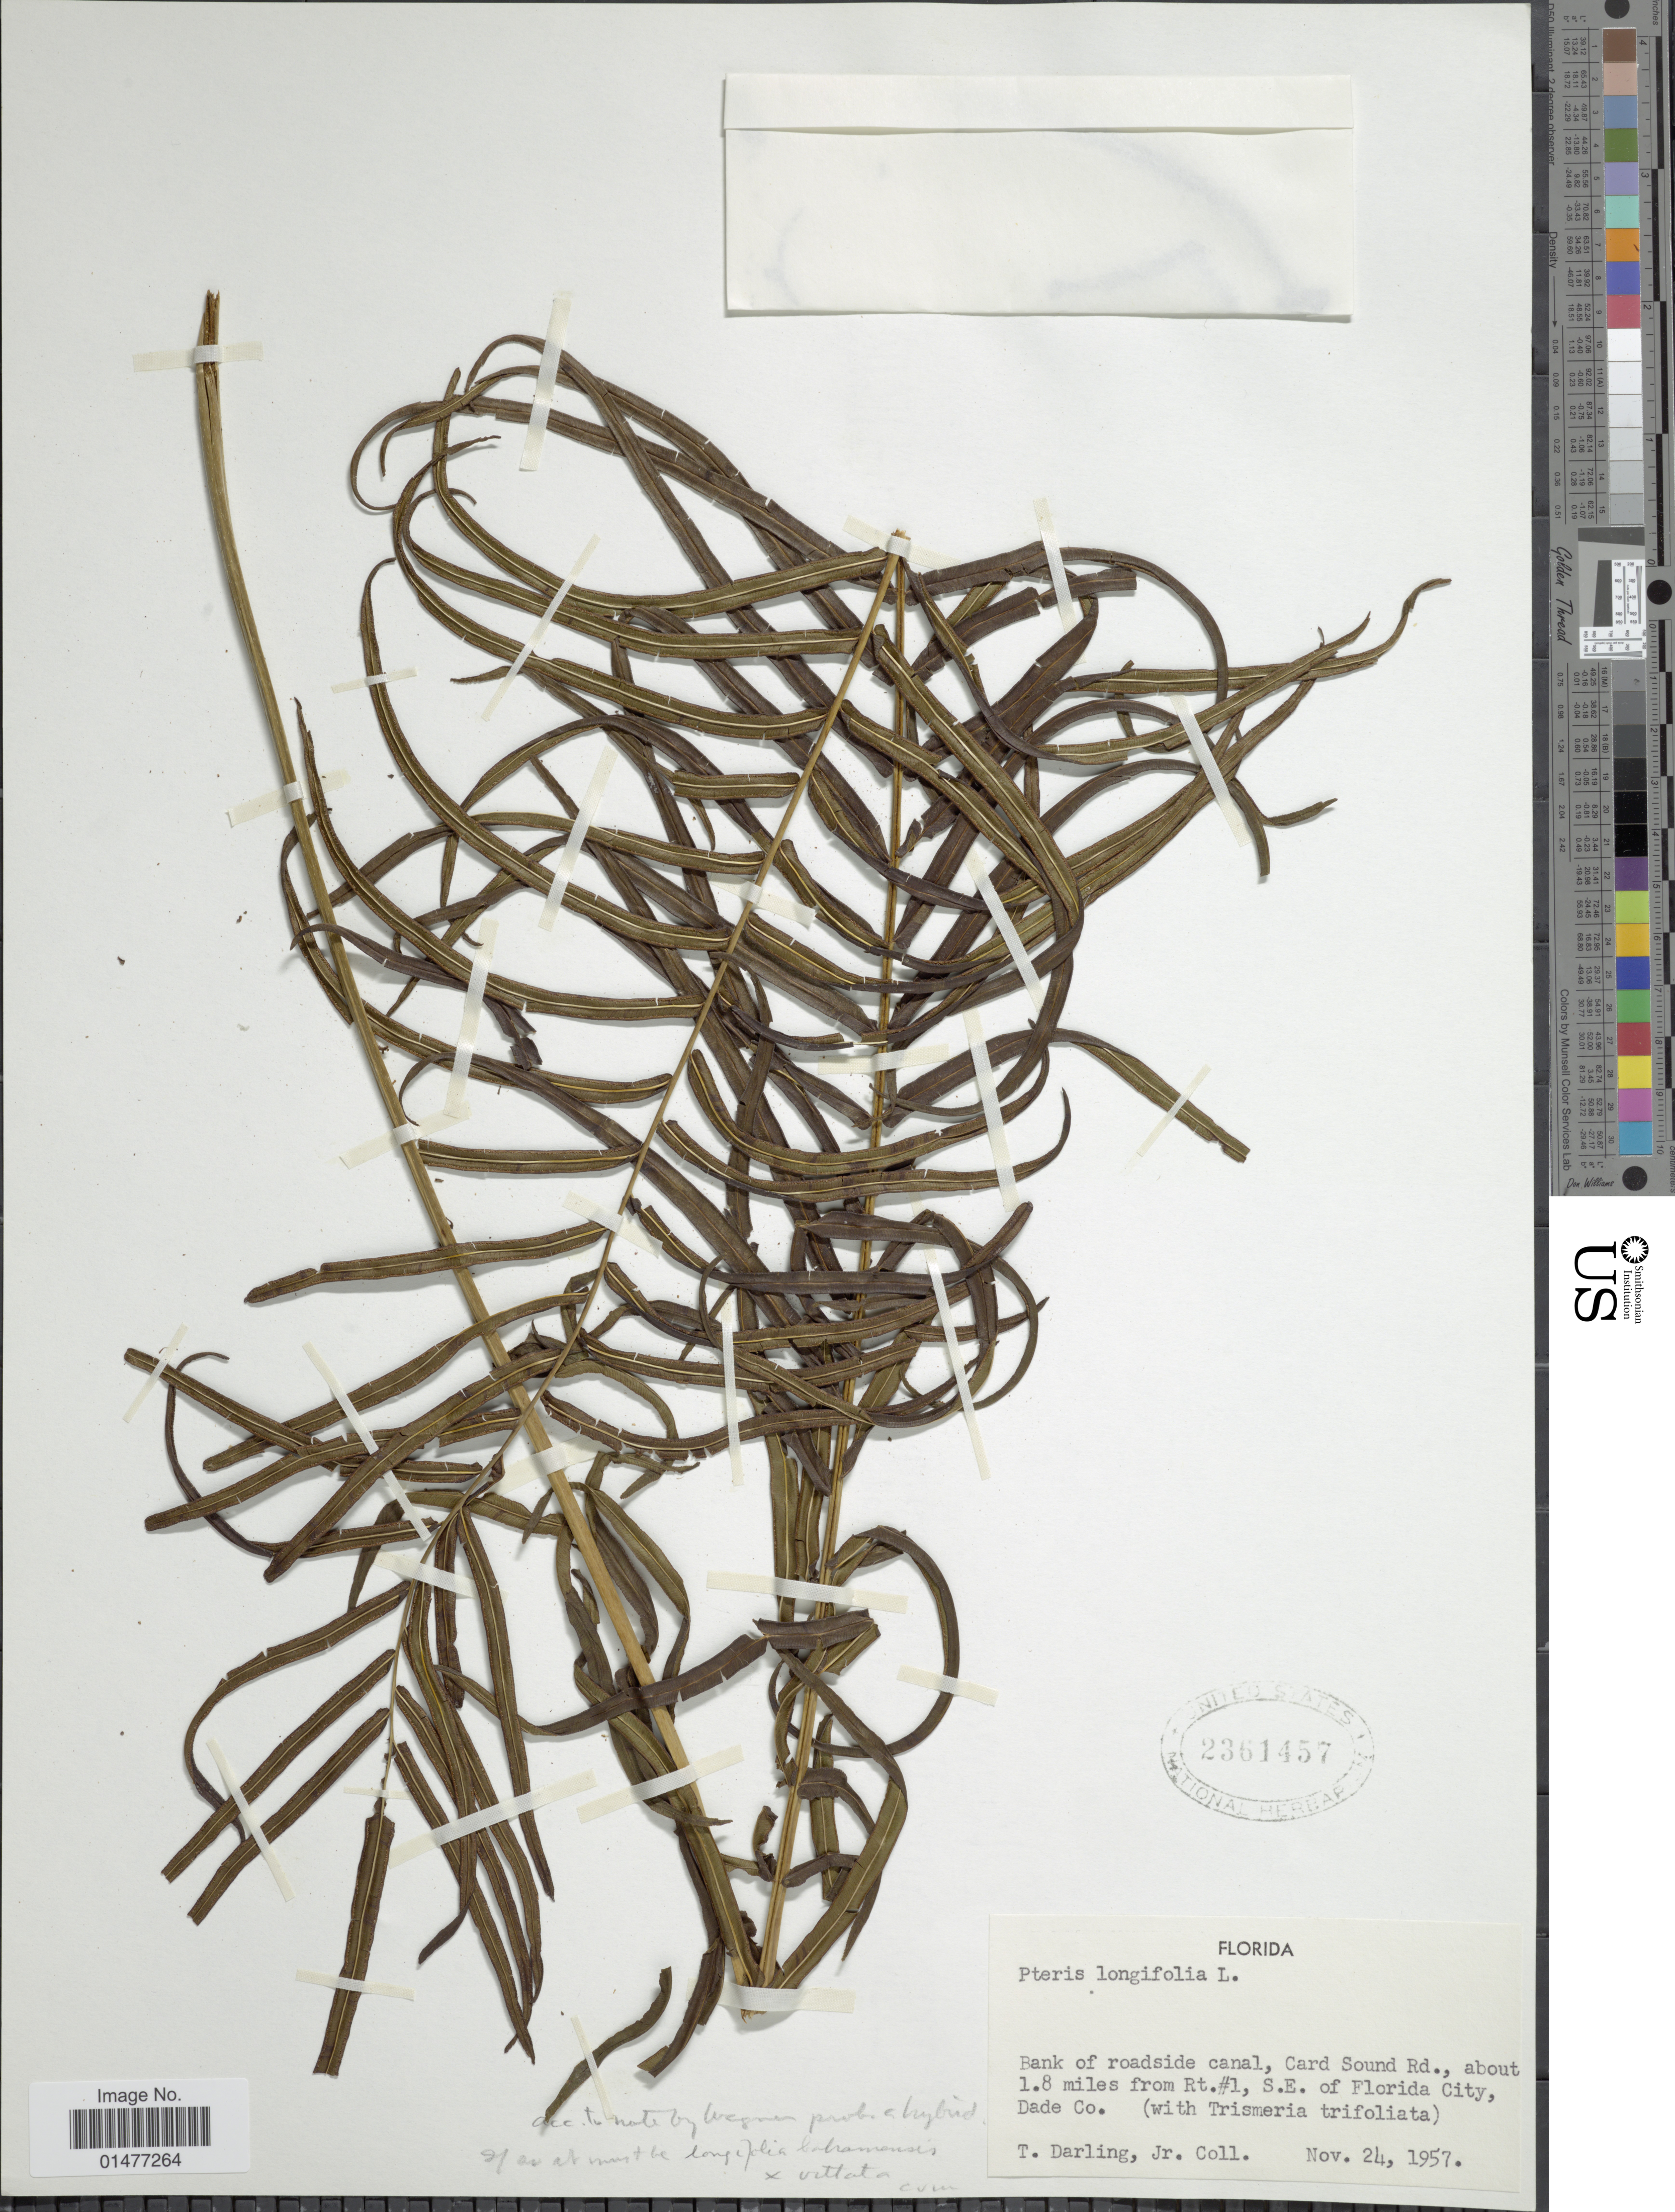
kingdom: Plantae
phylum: Tracheophyta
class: Polypodiopsida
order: Polypodiales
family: Pteridaceae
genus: Pteris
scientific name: Pteris x delchampsii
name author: W.H. Wagner & Nauman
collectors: T. Darling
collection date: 1957-11-24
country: United States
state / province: Florida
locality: Bank of roadside canal, Card Sound Rd. , about 1.8 miles from Rt. #1. S.E. of Florida City, Dade Co. (with Trismeria Trifoliata)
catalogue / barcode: US 2361457